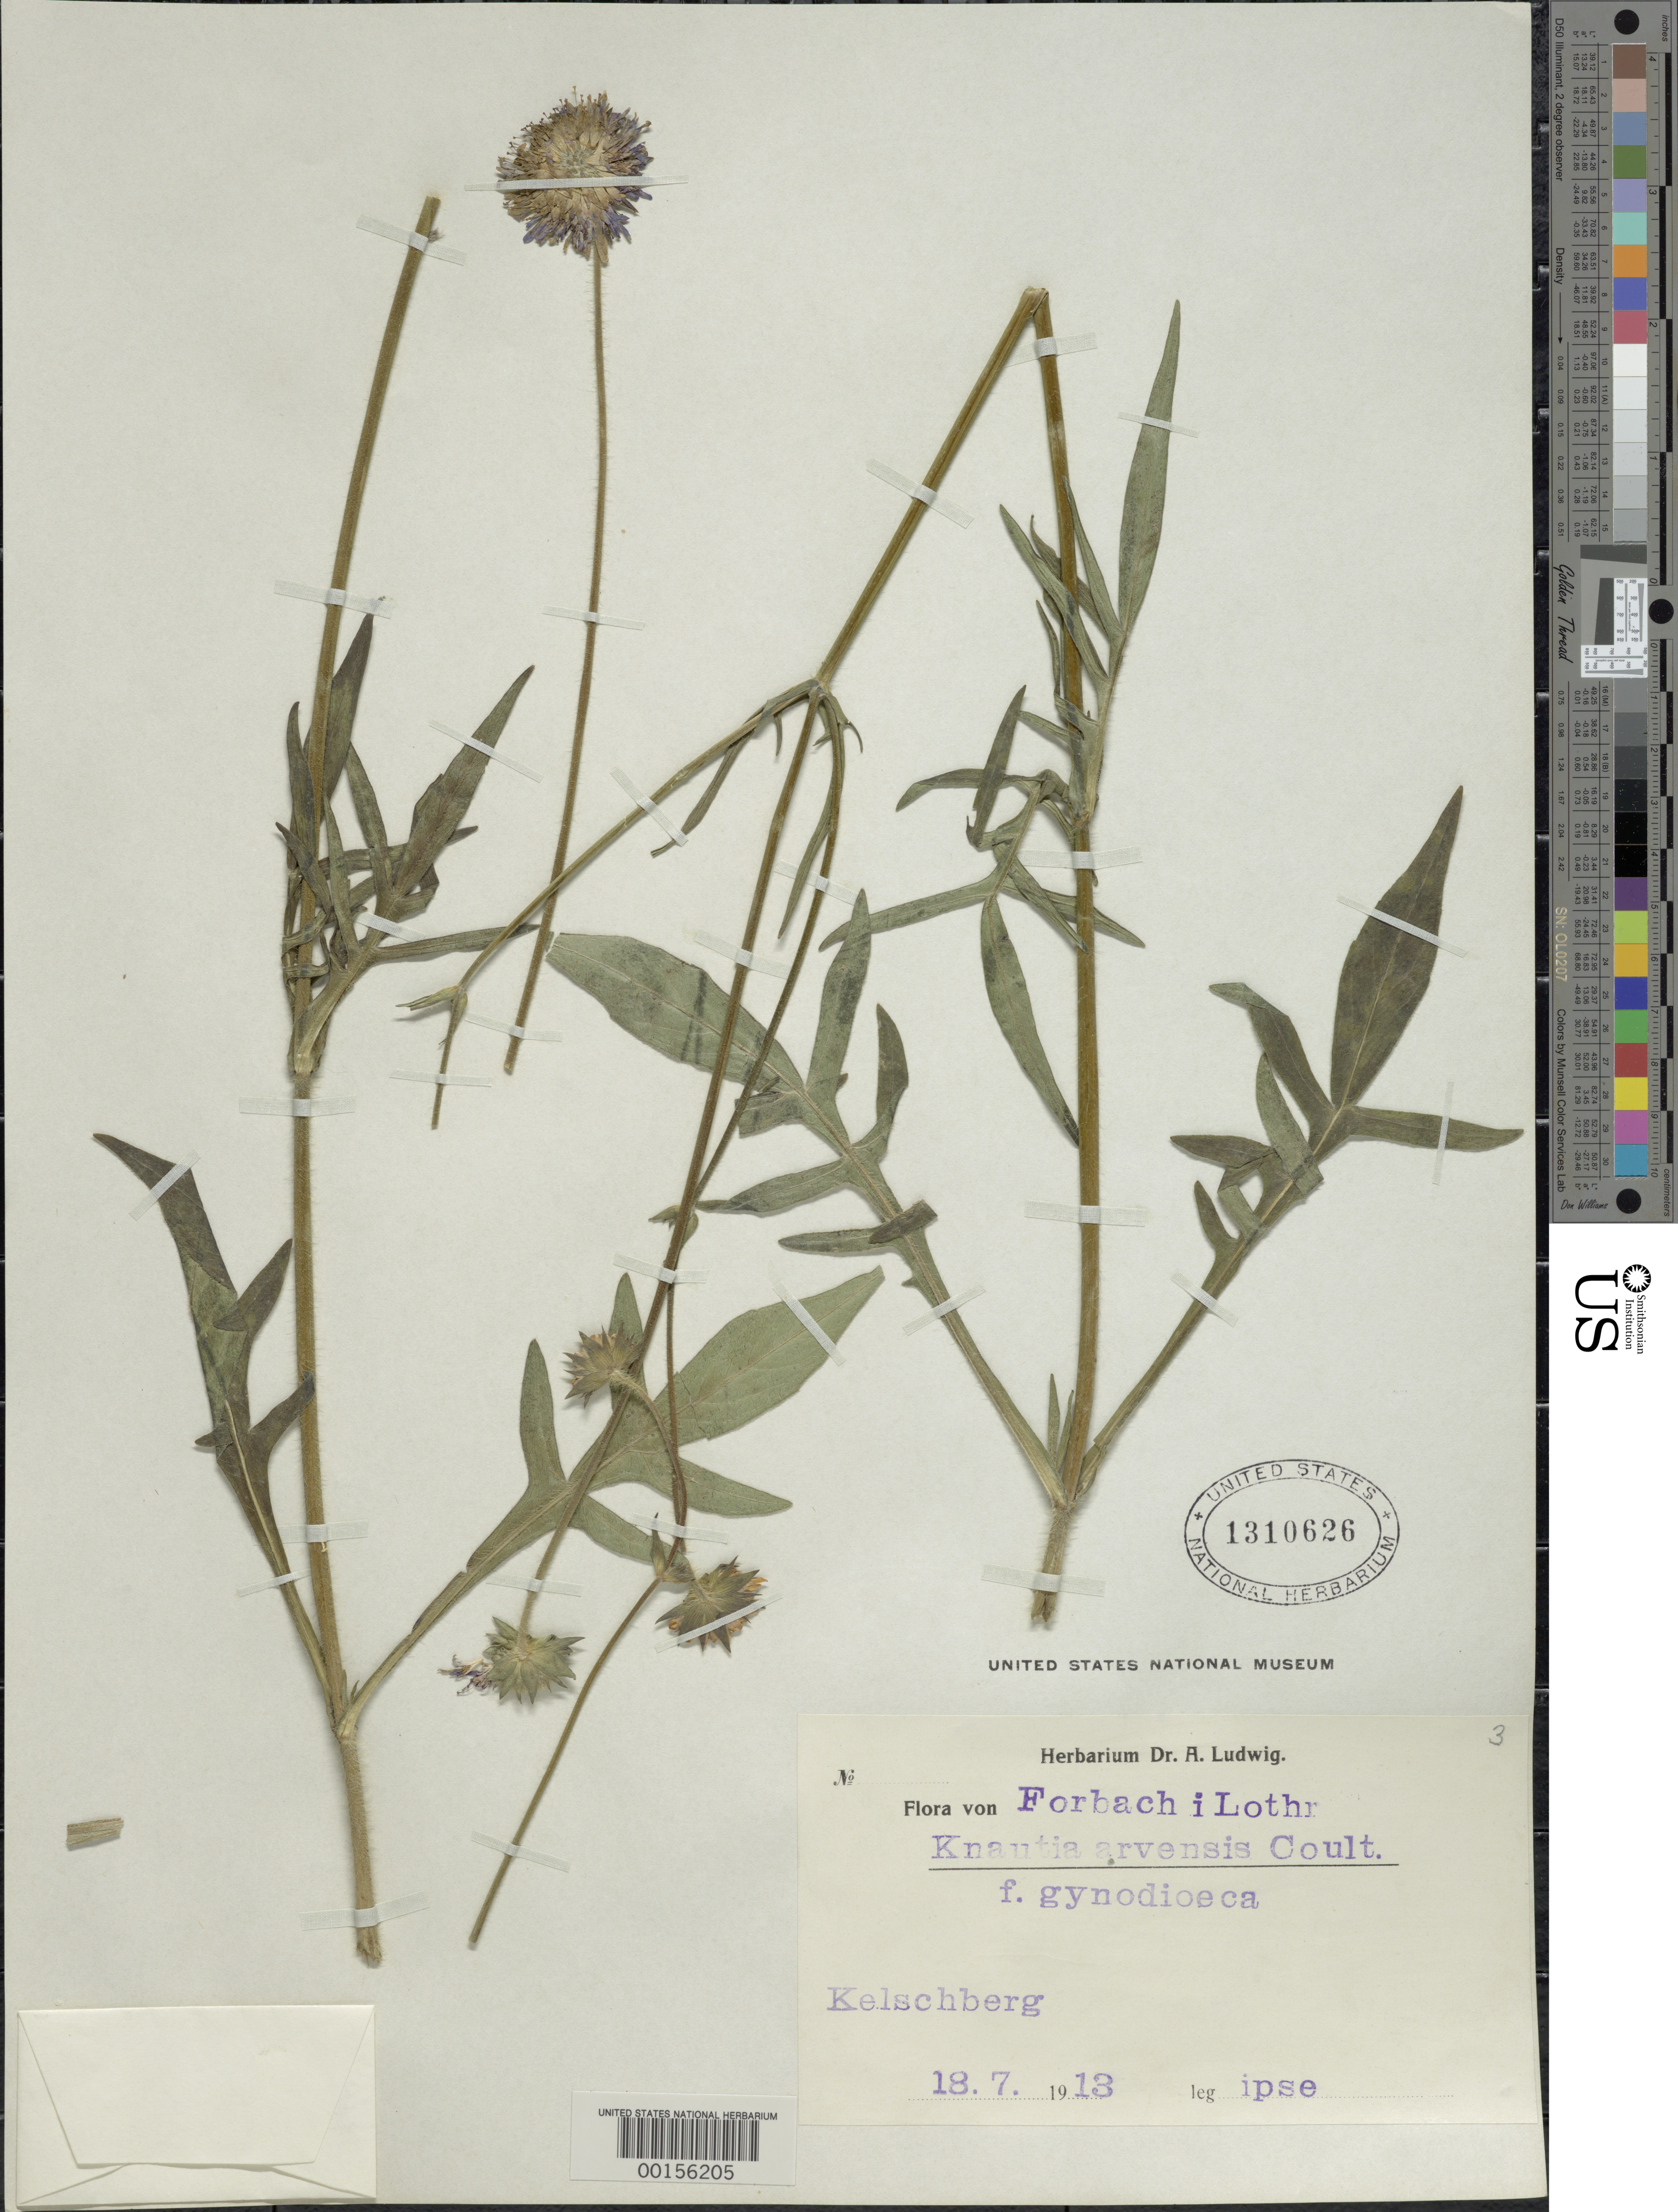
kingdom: Plantae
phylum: Tracheophyta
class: Magnoliopsida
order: Dipsacales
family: Caprifoliaceae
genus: Knautia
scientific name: Knautia arvensis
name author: (L.) Coult.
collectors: A. Ludwig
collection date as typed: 18 Jul 1913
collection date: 1913-07-18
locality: Kelschberg, Forbachilothr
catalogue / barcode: US 1310626